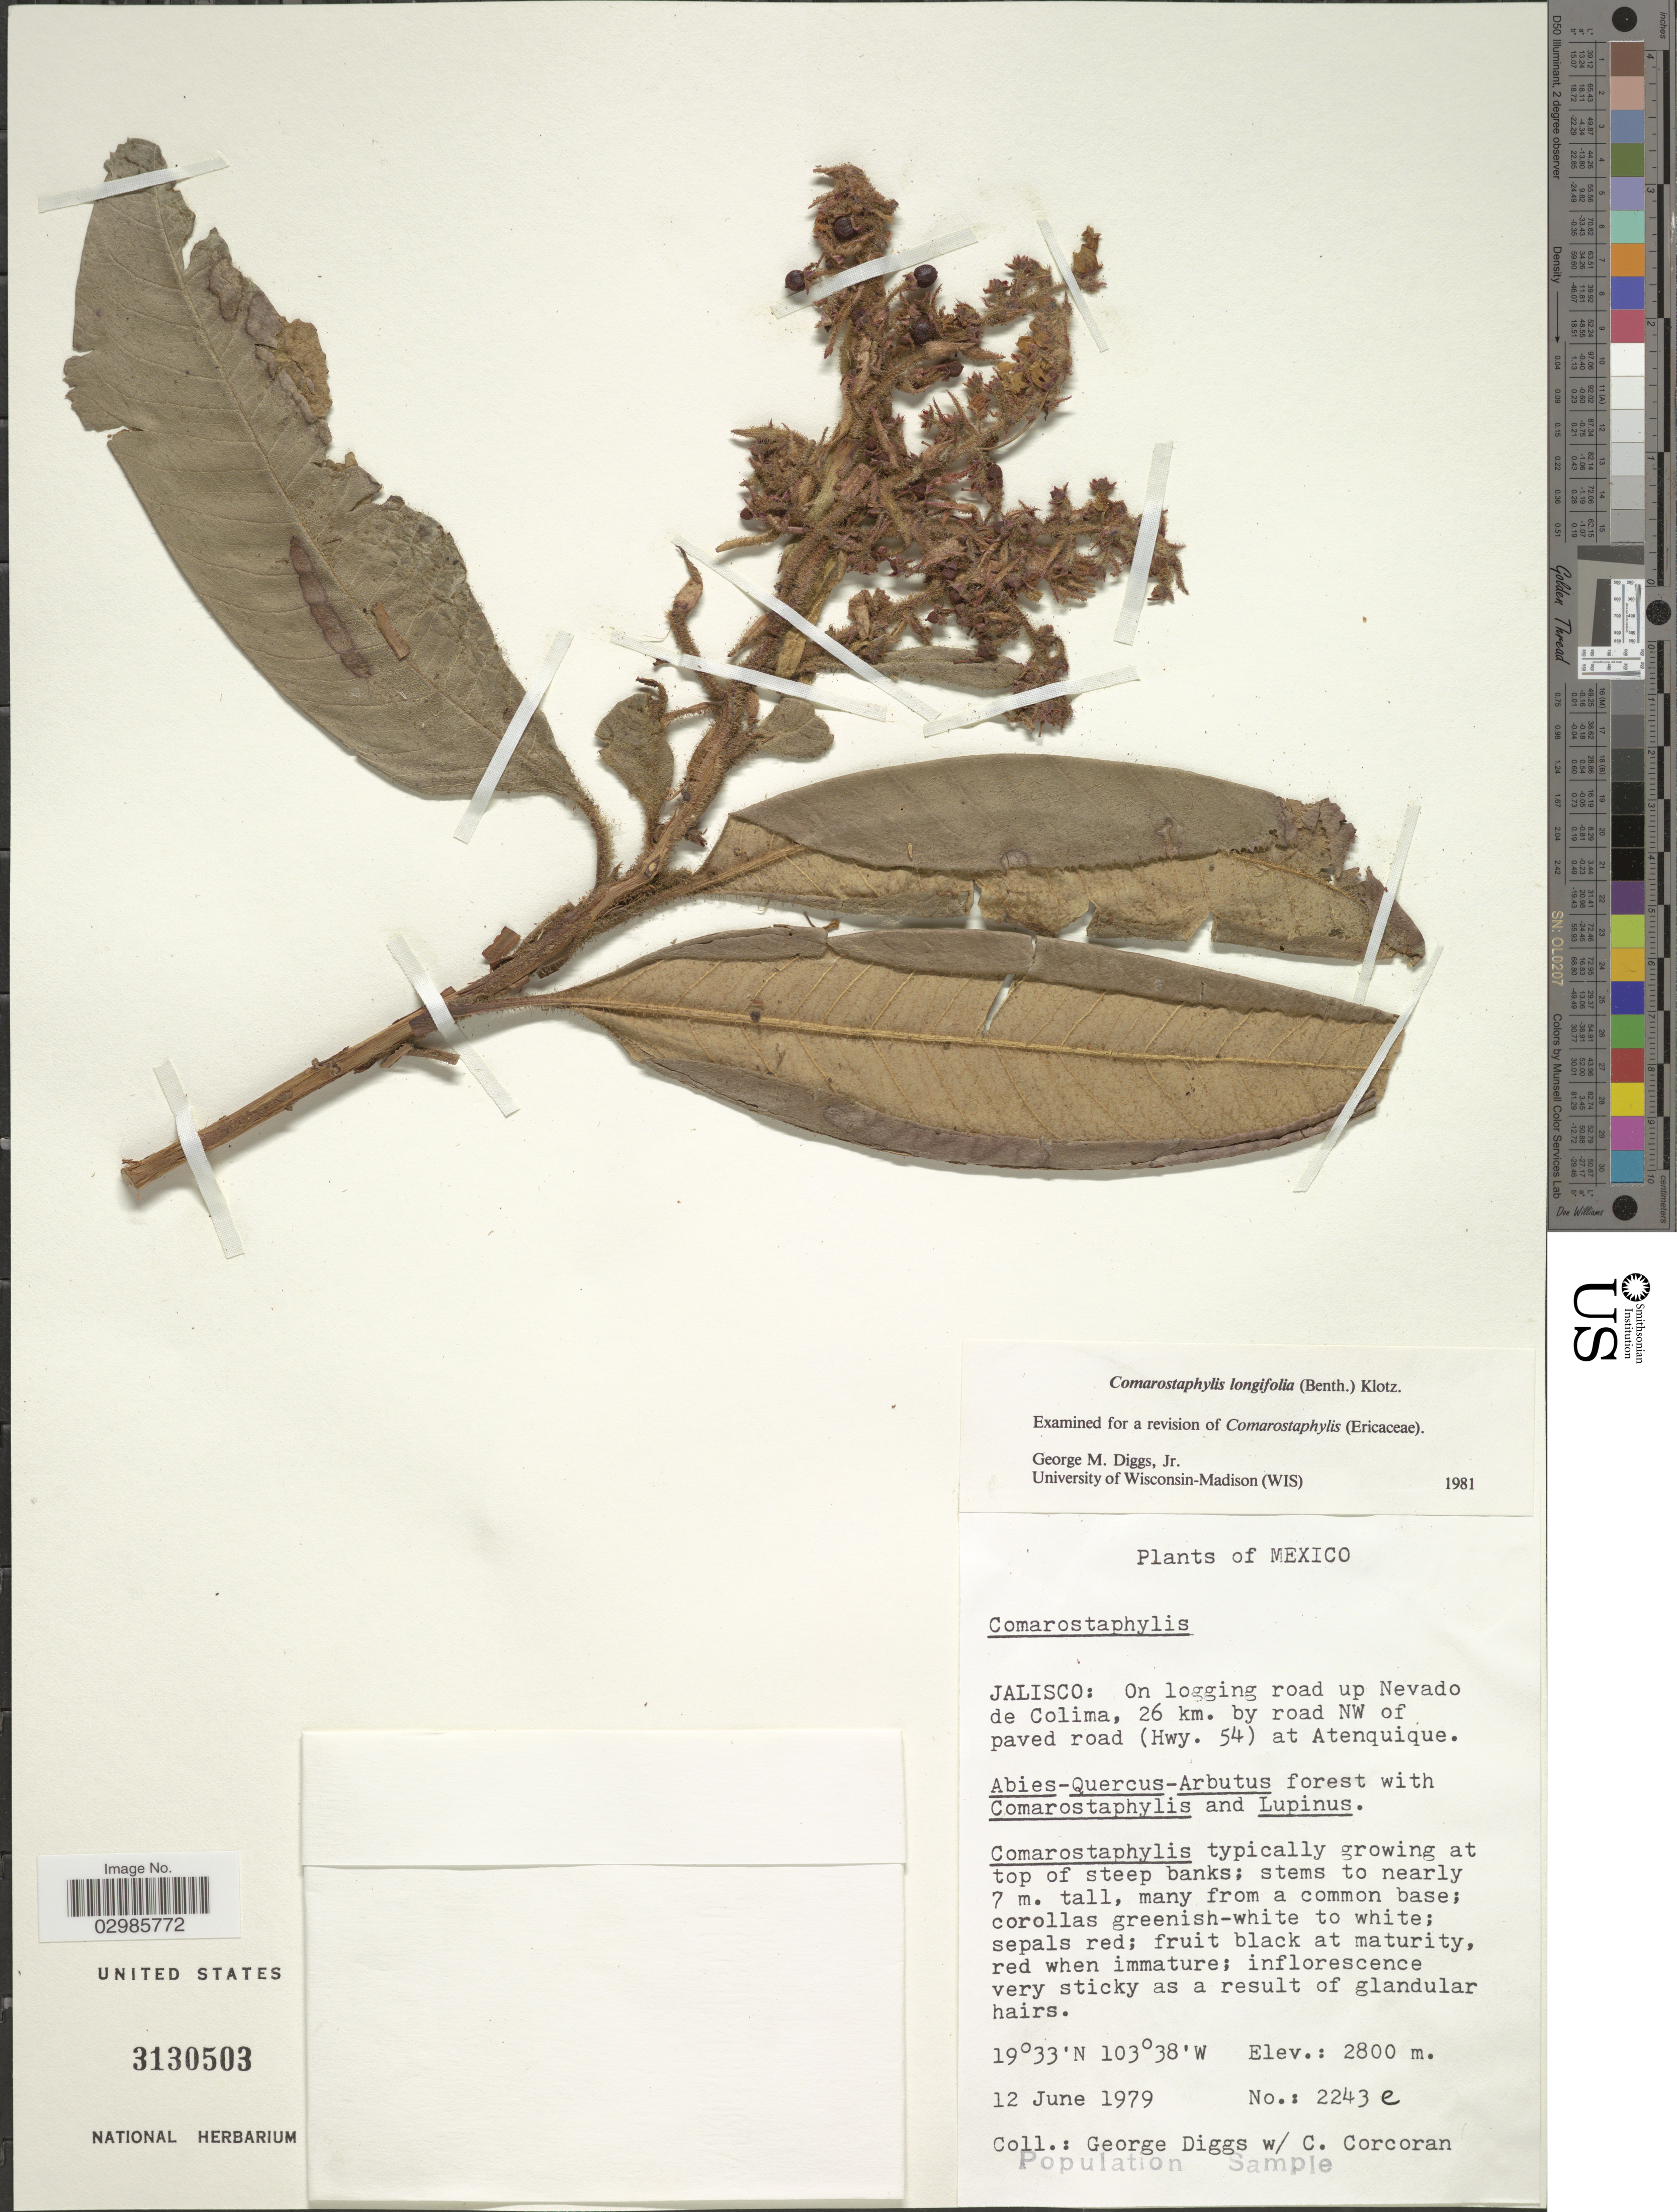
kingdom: Plantae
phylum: Tracheophyta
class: Magnoliopsida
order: Ericales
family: Ericaceae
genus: Comarostaphylis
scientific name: Comarostaphylis longifolia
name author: (Benth.) Klotzsch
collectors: G. Diggs & C. Corcoran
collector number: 2243e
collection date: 1979-06-12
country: Mexico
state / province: Jalisco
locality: On logging road up Nevado de Colima, 26 km. by road NW of paved road (Hwy. 54) at Atenquique.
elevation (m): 2800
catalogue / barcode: US 3130503